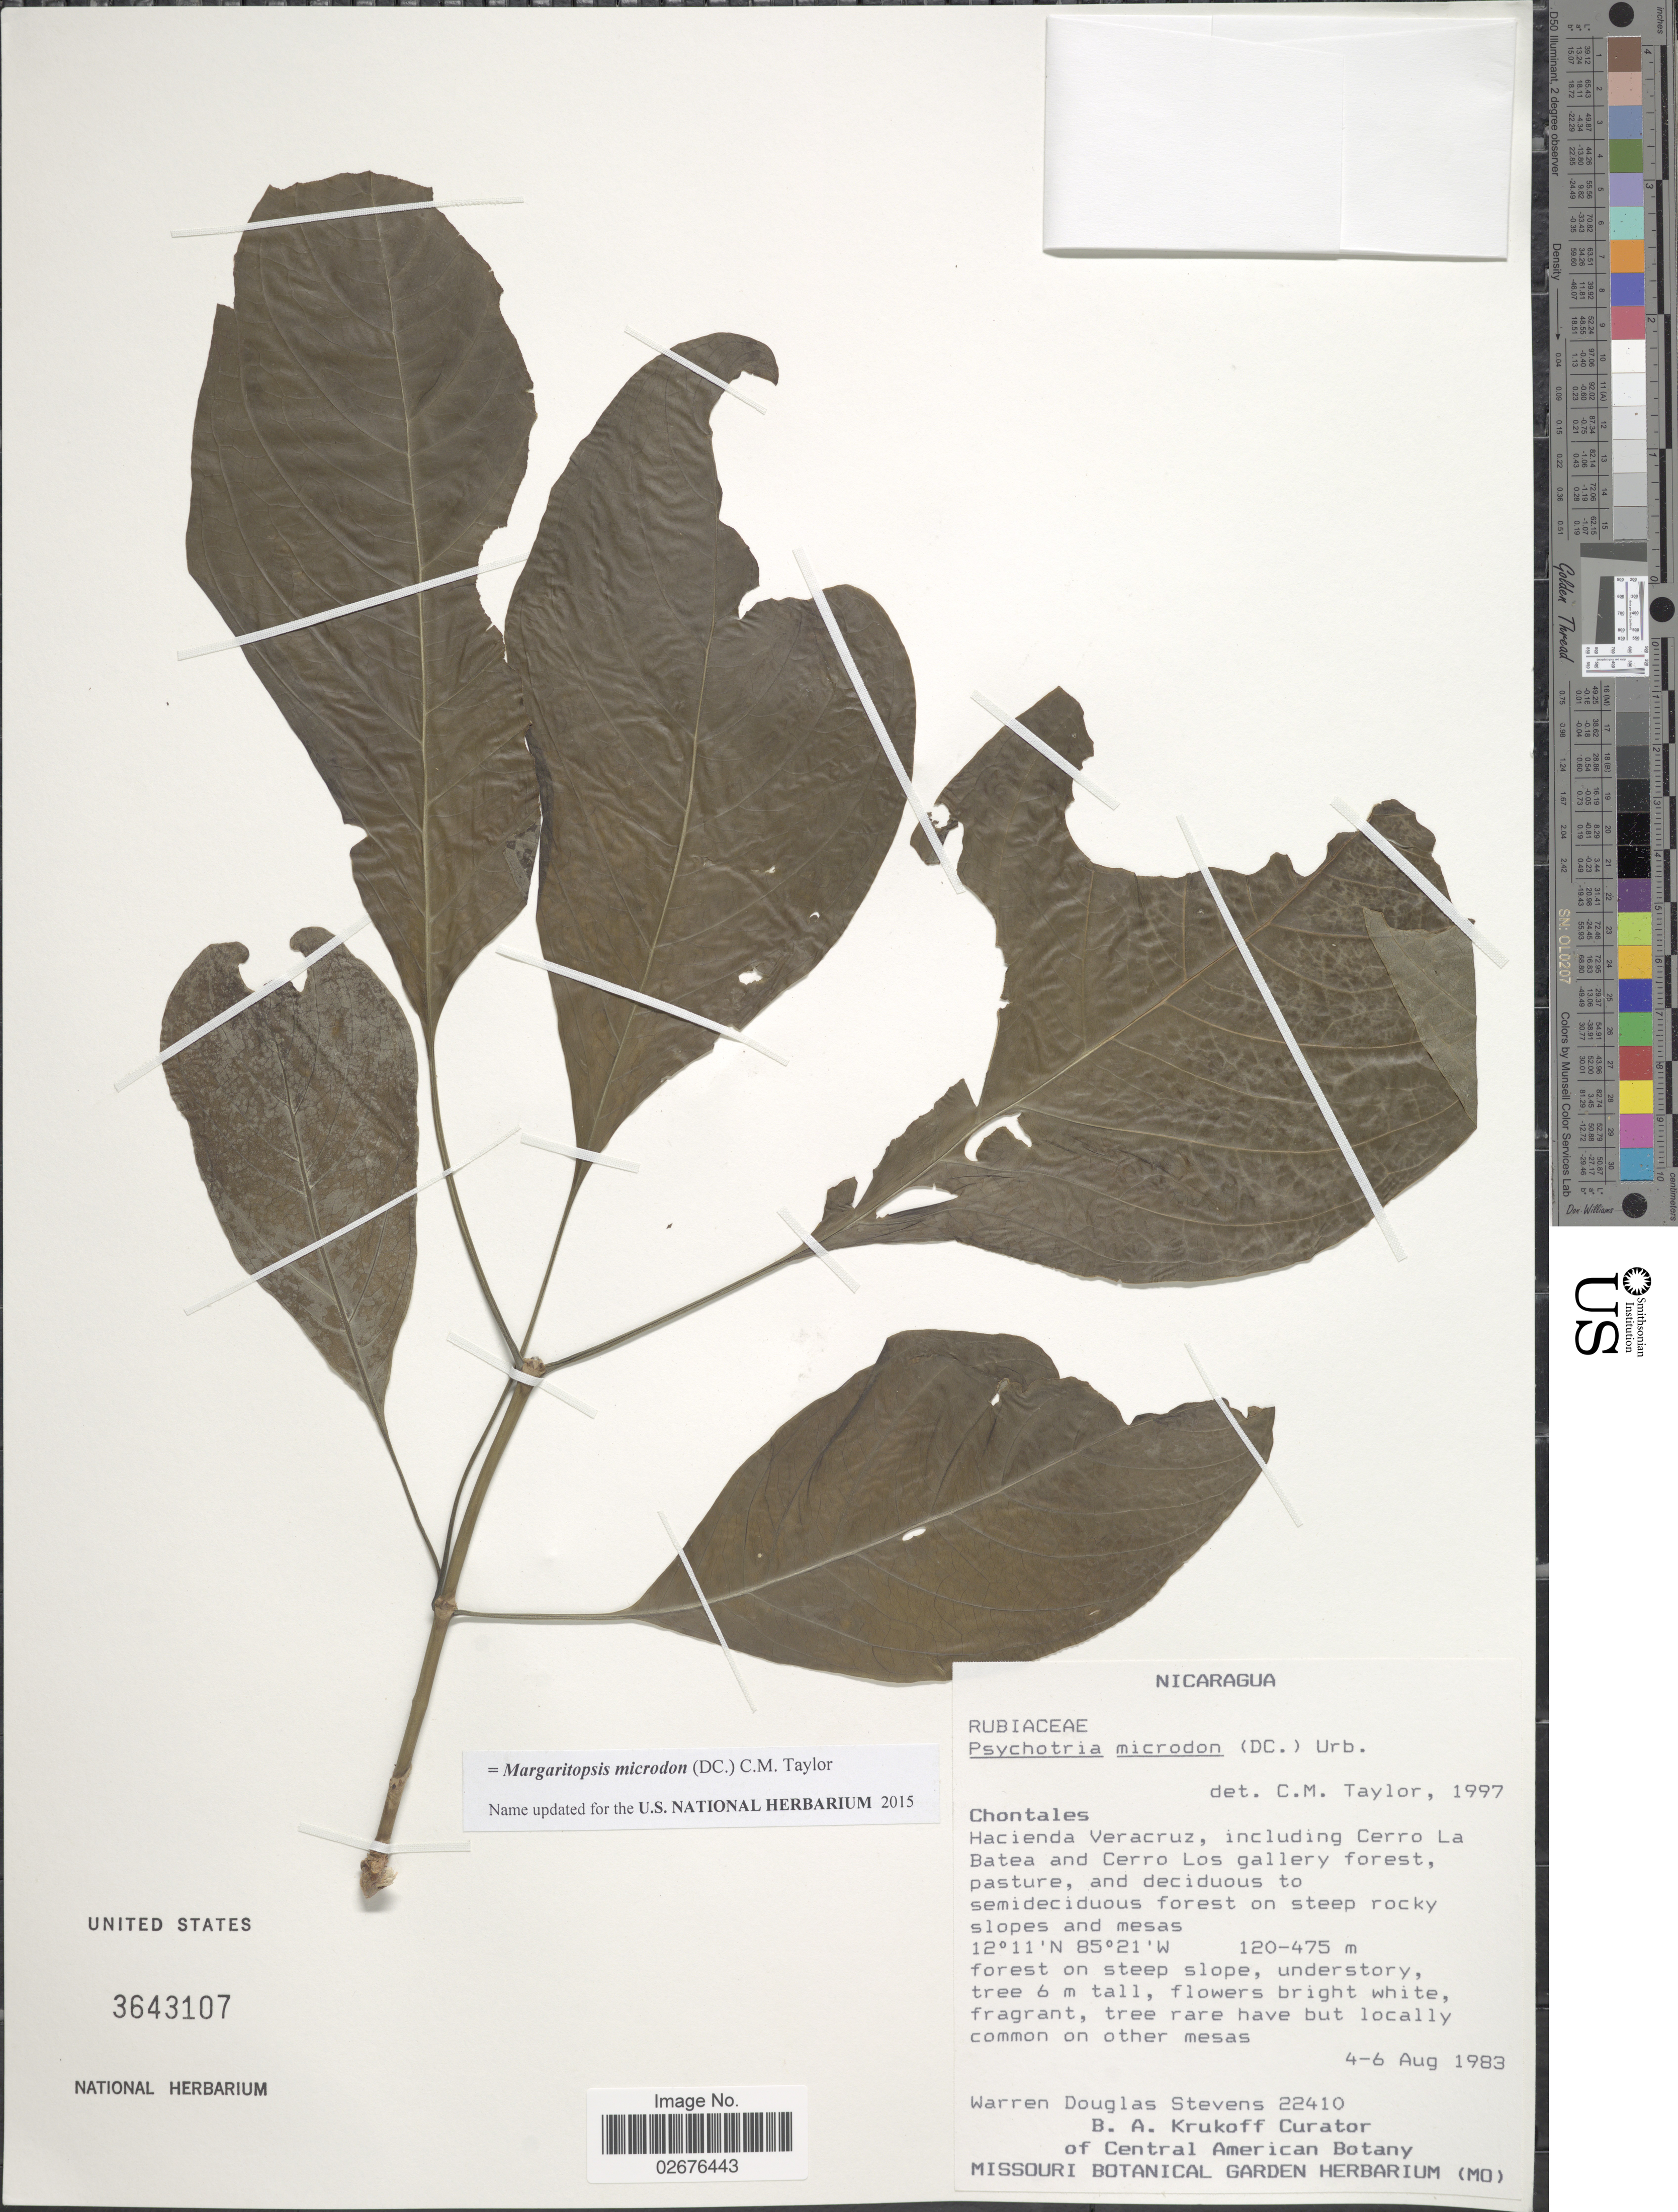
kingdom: Plantae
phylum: Tracheophyta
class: Magnoliopsida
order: Gentianales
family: Rubiaceae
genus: Margaritopsis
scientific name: Margaritopsis microdon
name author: (DC.) C.M. Taylor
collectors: W. D. Stevens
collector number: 22410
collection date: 1983-08-04/1983-08-06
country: Nicaragua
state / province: Chontales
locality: Hacienda Veracruz, including Cerro La Batea and Cerro los gallery forest, pasture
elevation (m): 120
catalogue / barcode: US 3643107